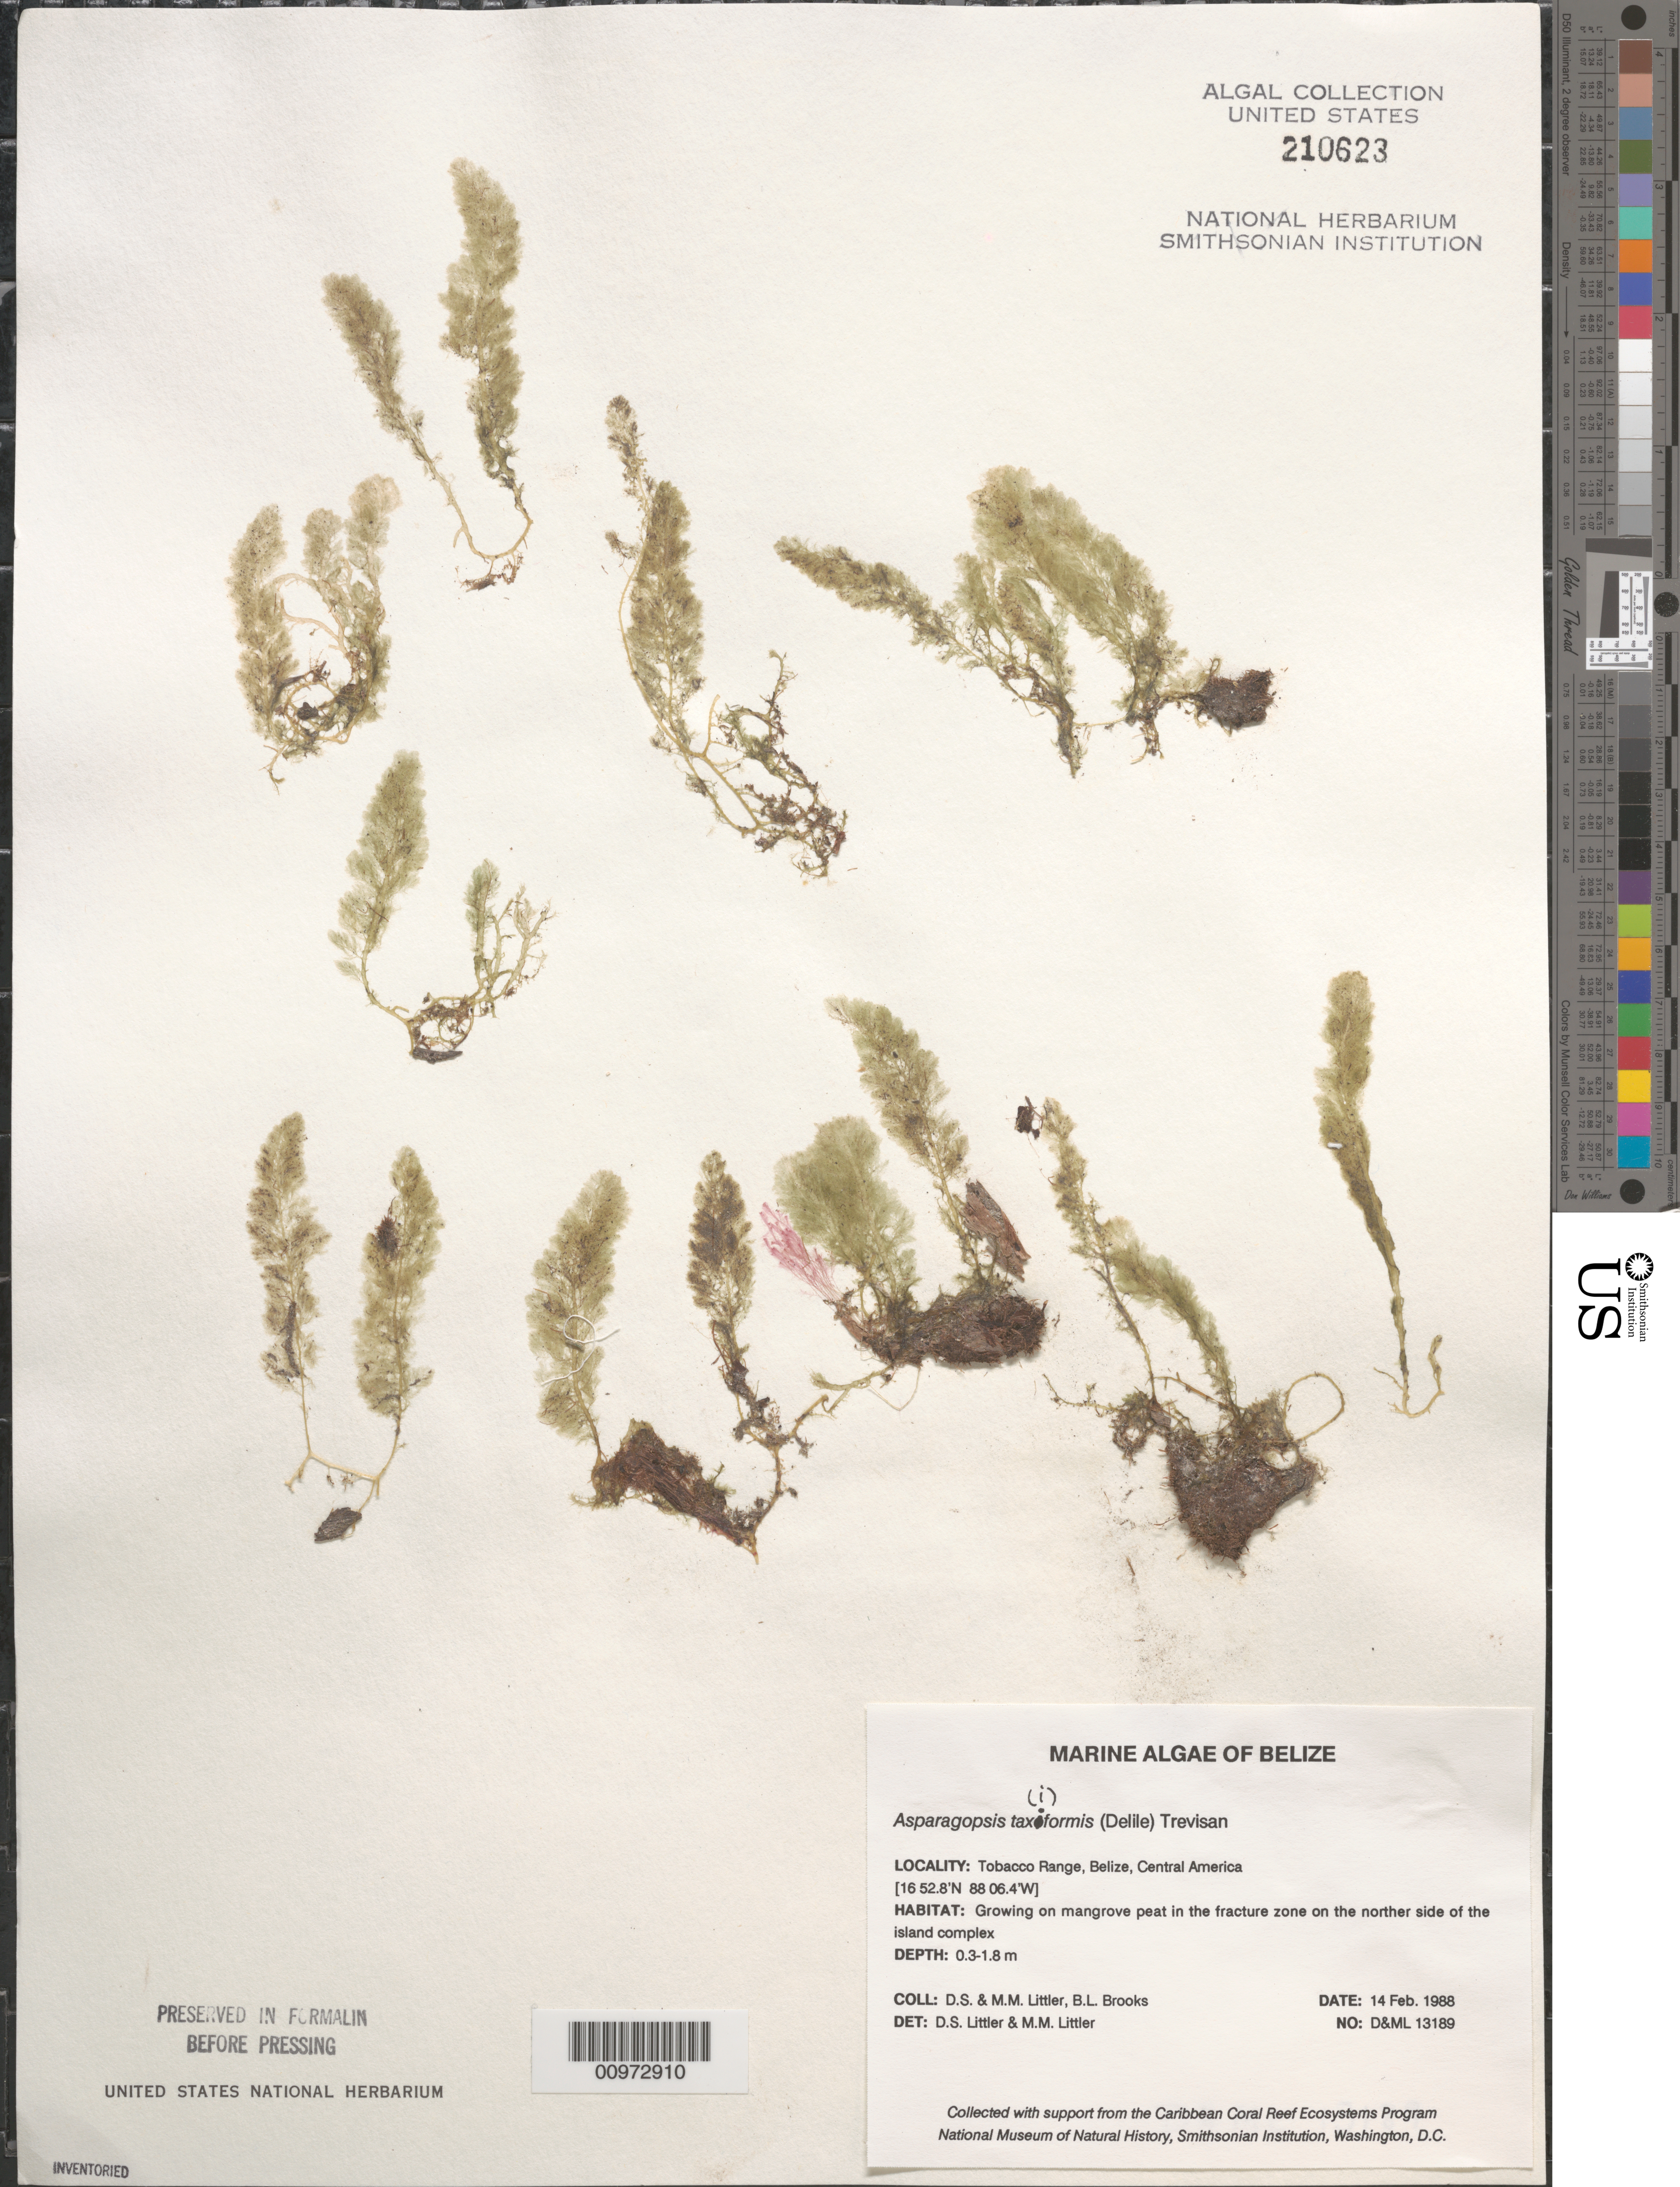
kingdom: Plantae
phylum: Rhodophyta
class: Florideophyceae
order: Bonnemaisoniales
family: Bonnemaisoniaceae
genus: Asparagopsis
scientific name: Asparagopsis taxiformis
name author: (Delile) Trevis.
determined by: Littler, D. S.; Littler, M. M.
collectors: D. S. Littler, M. M. Littler & B. Brooks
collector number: D&ML 13189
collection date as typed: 14 Feb 1988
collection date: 1988-02-14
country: Belize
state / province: Stann Creek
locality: Tobacco Range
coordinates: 16 52.8'N, 88 06.4'W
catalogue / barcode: US 210623